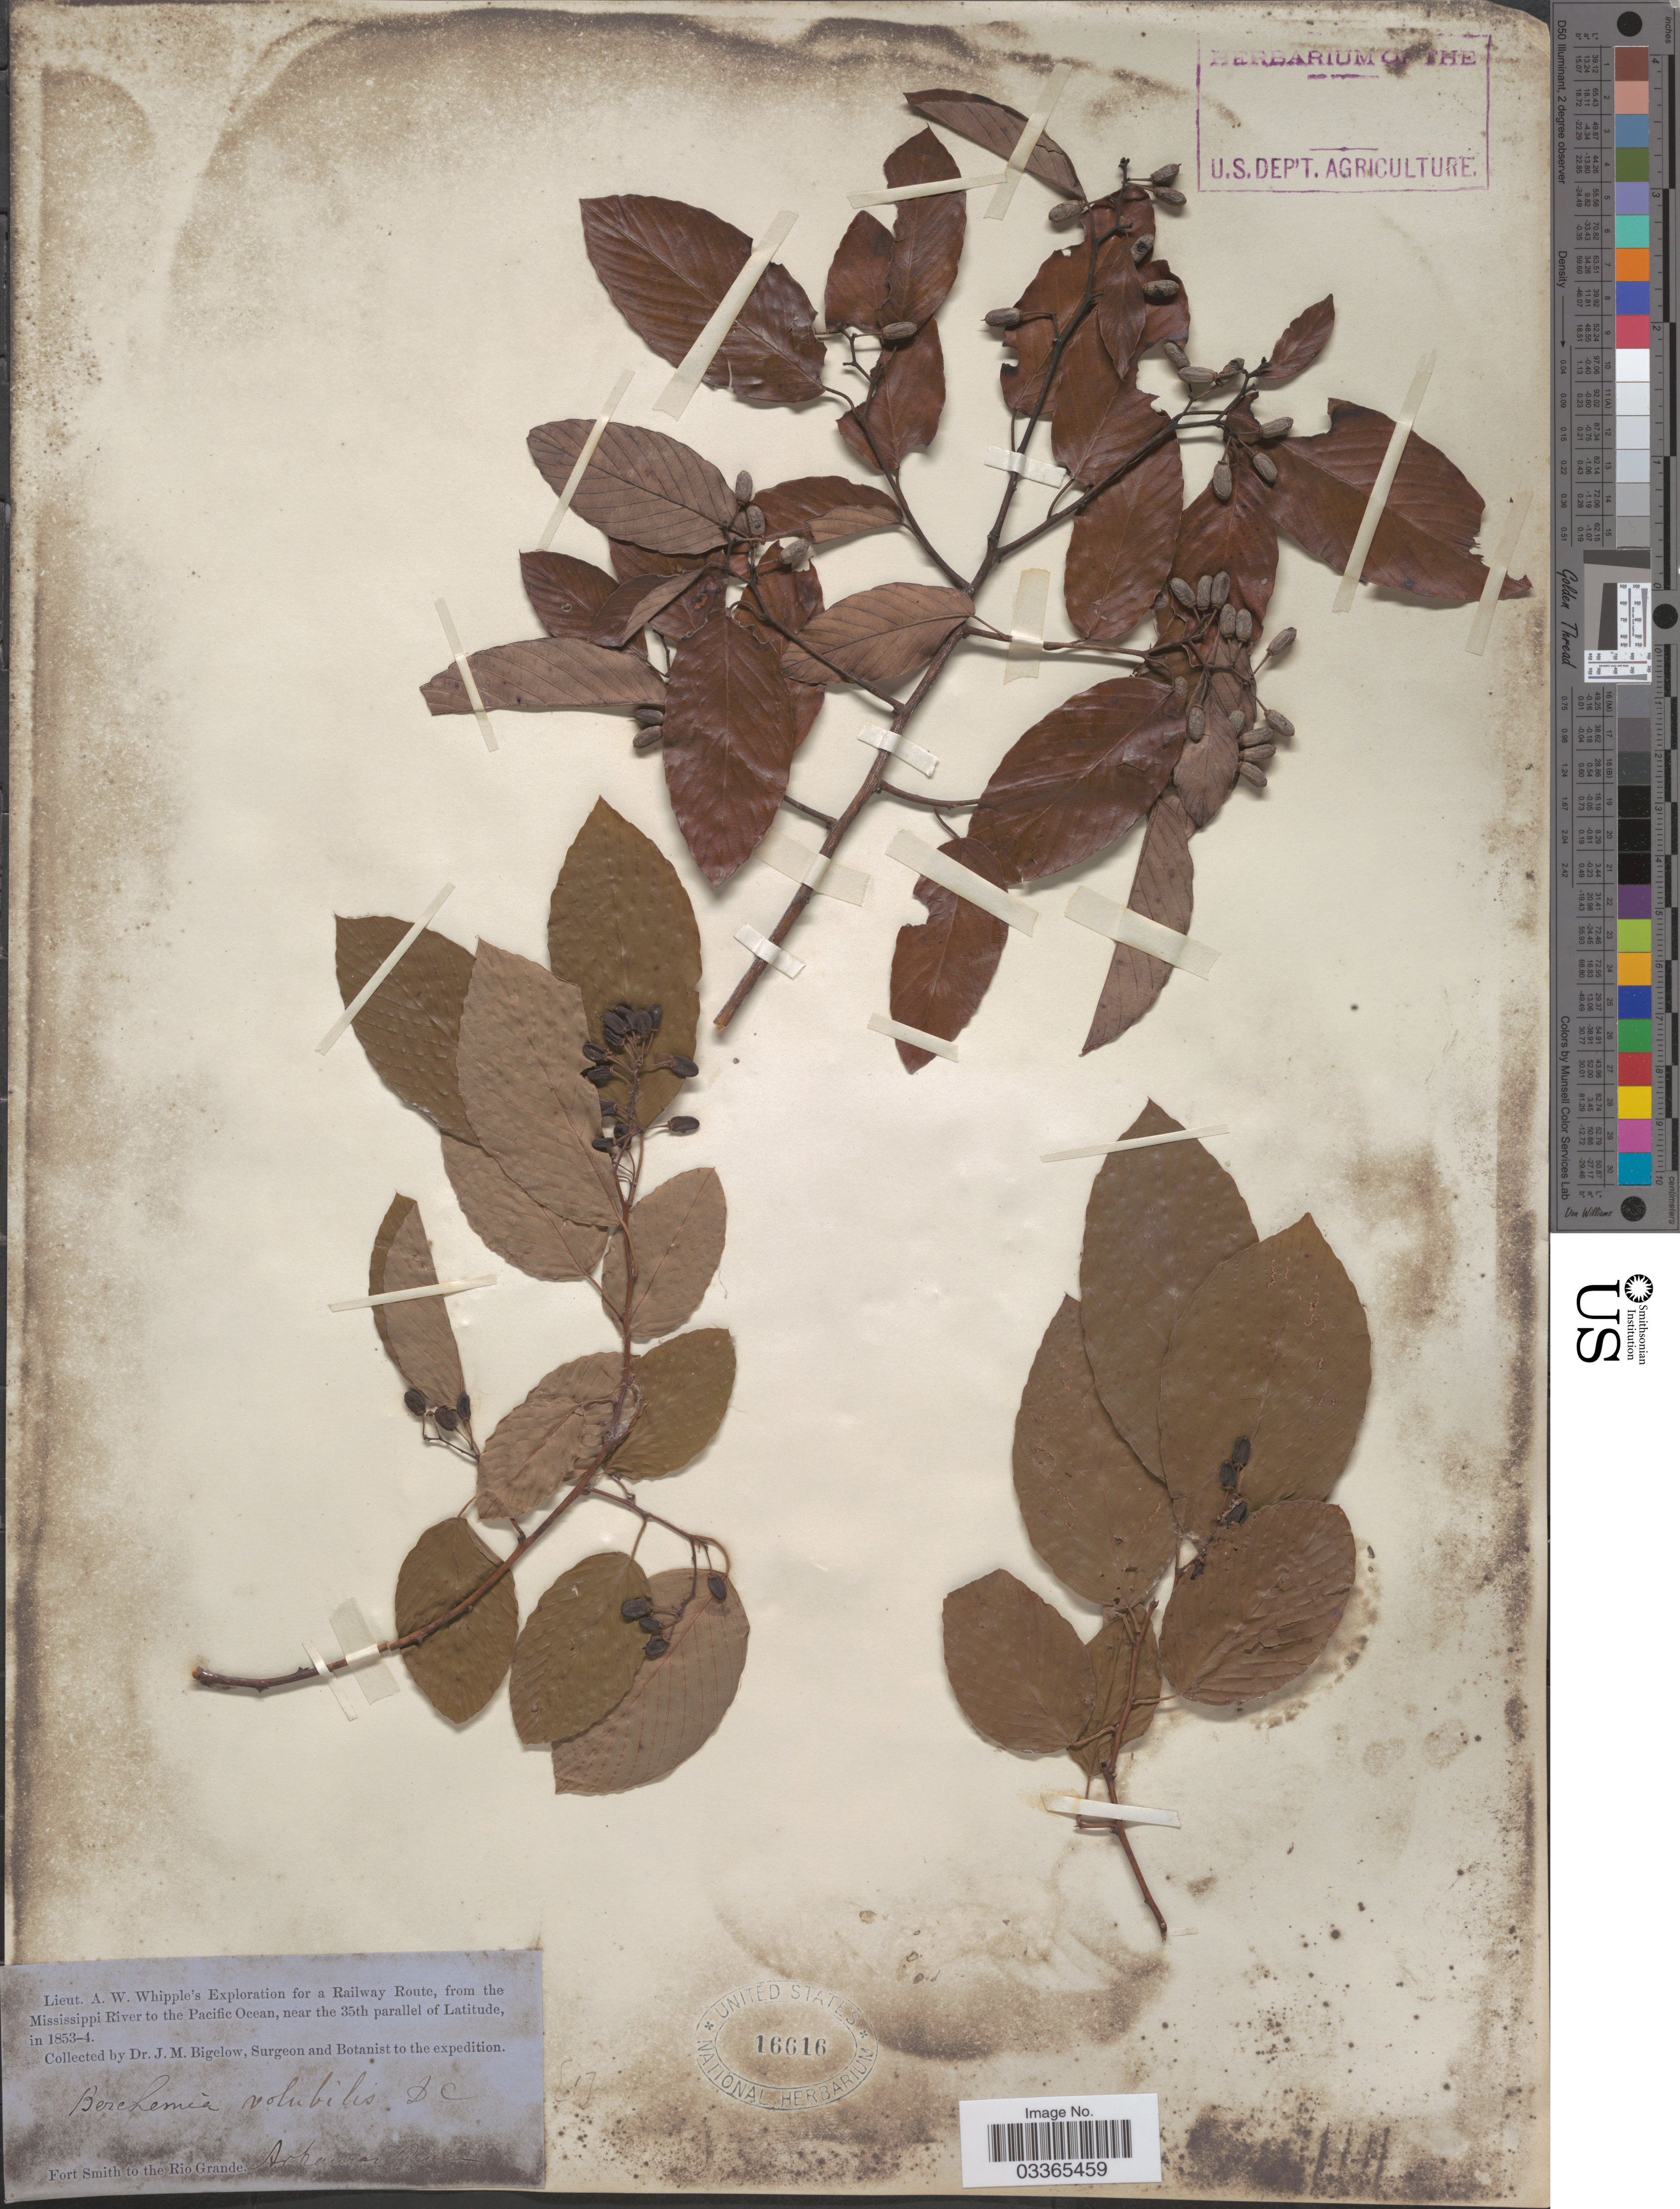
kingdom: Plantae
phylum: Tracheophyta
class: Magnoliopsida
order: Rosales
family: Rhamnaceae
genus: Berchemia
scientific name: Berchemia scandens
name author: (Hill) K. Koch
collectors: J. M. Bigelow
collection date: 1853/1854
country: United States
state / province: Arkansas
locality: Fort Smith to the Rio Grande. Mississippi River to the Pacific Ocean. [unsure placement]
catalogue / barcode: US 16616